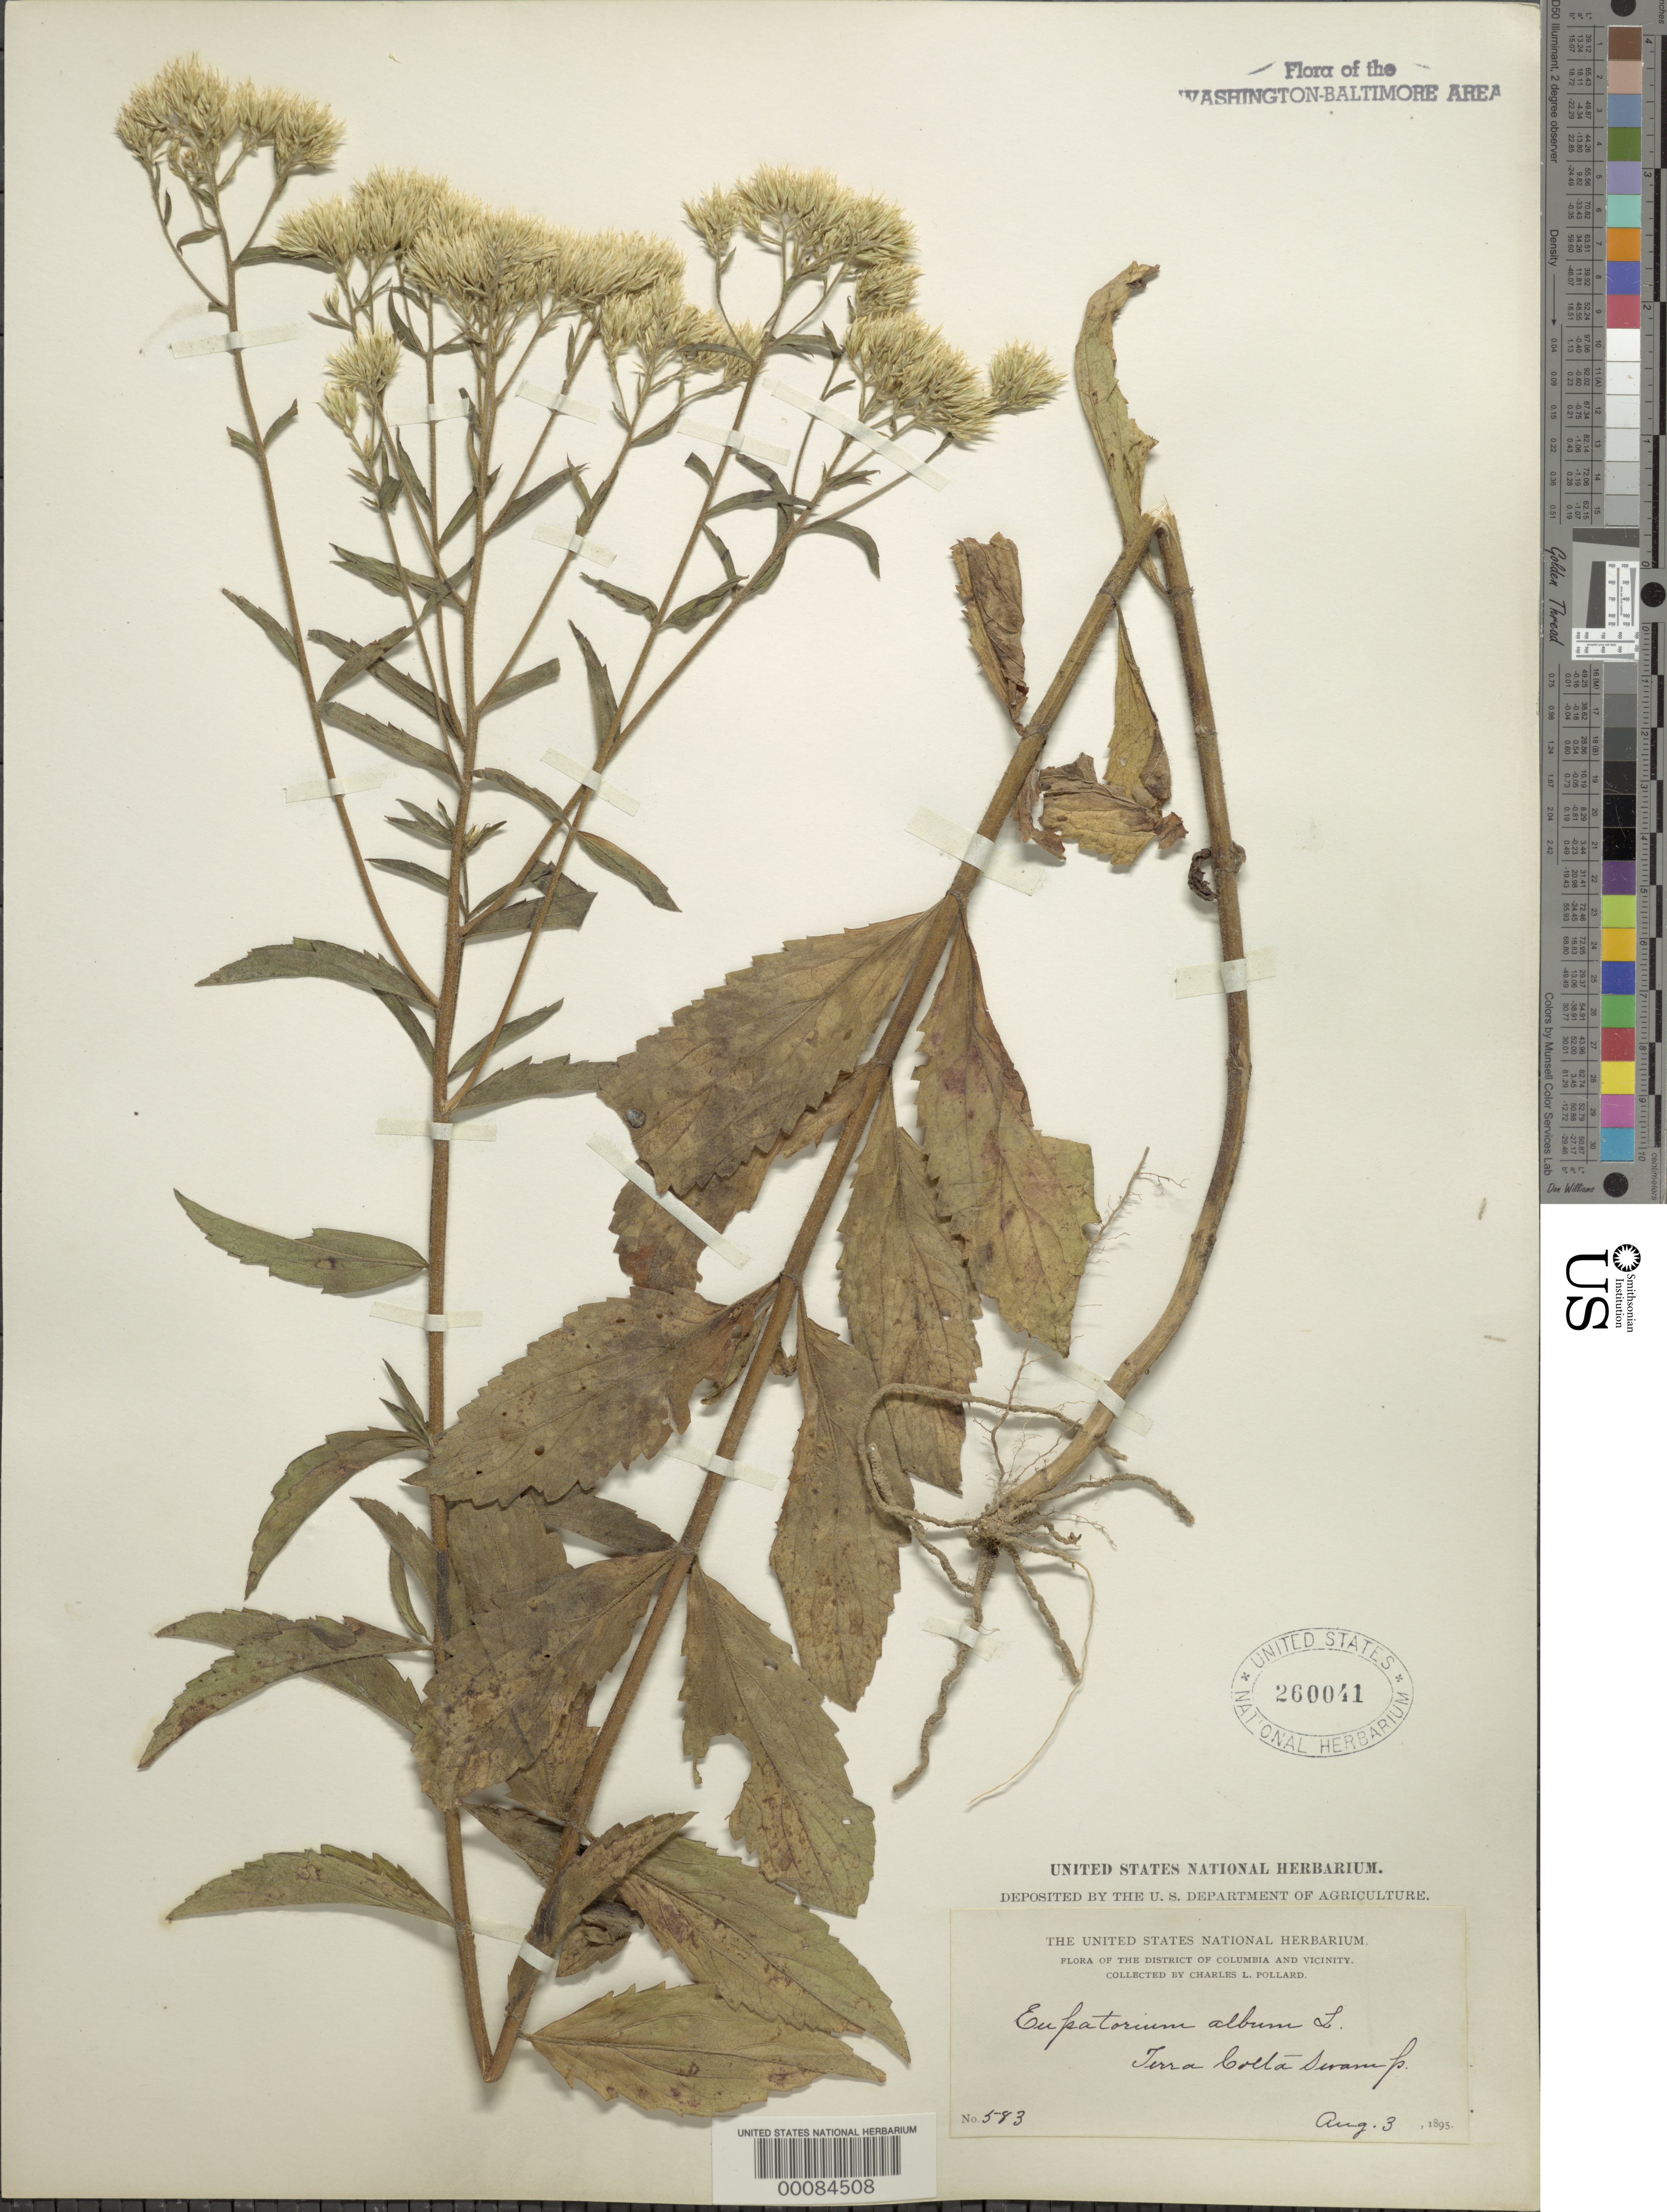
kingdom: Plantae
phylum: Tracheophyta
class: Magnoliopsida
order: Asterales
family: Asteraceae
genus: Eupatorium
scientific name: Eupatorium album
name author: L.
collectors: C. L. Pollard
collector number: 583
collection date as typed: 03 Aug 1895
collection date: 1895-08-03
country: United States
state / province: District of Columbia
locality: Terra Cotta Swamp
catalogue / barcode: US 260041